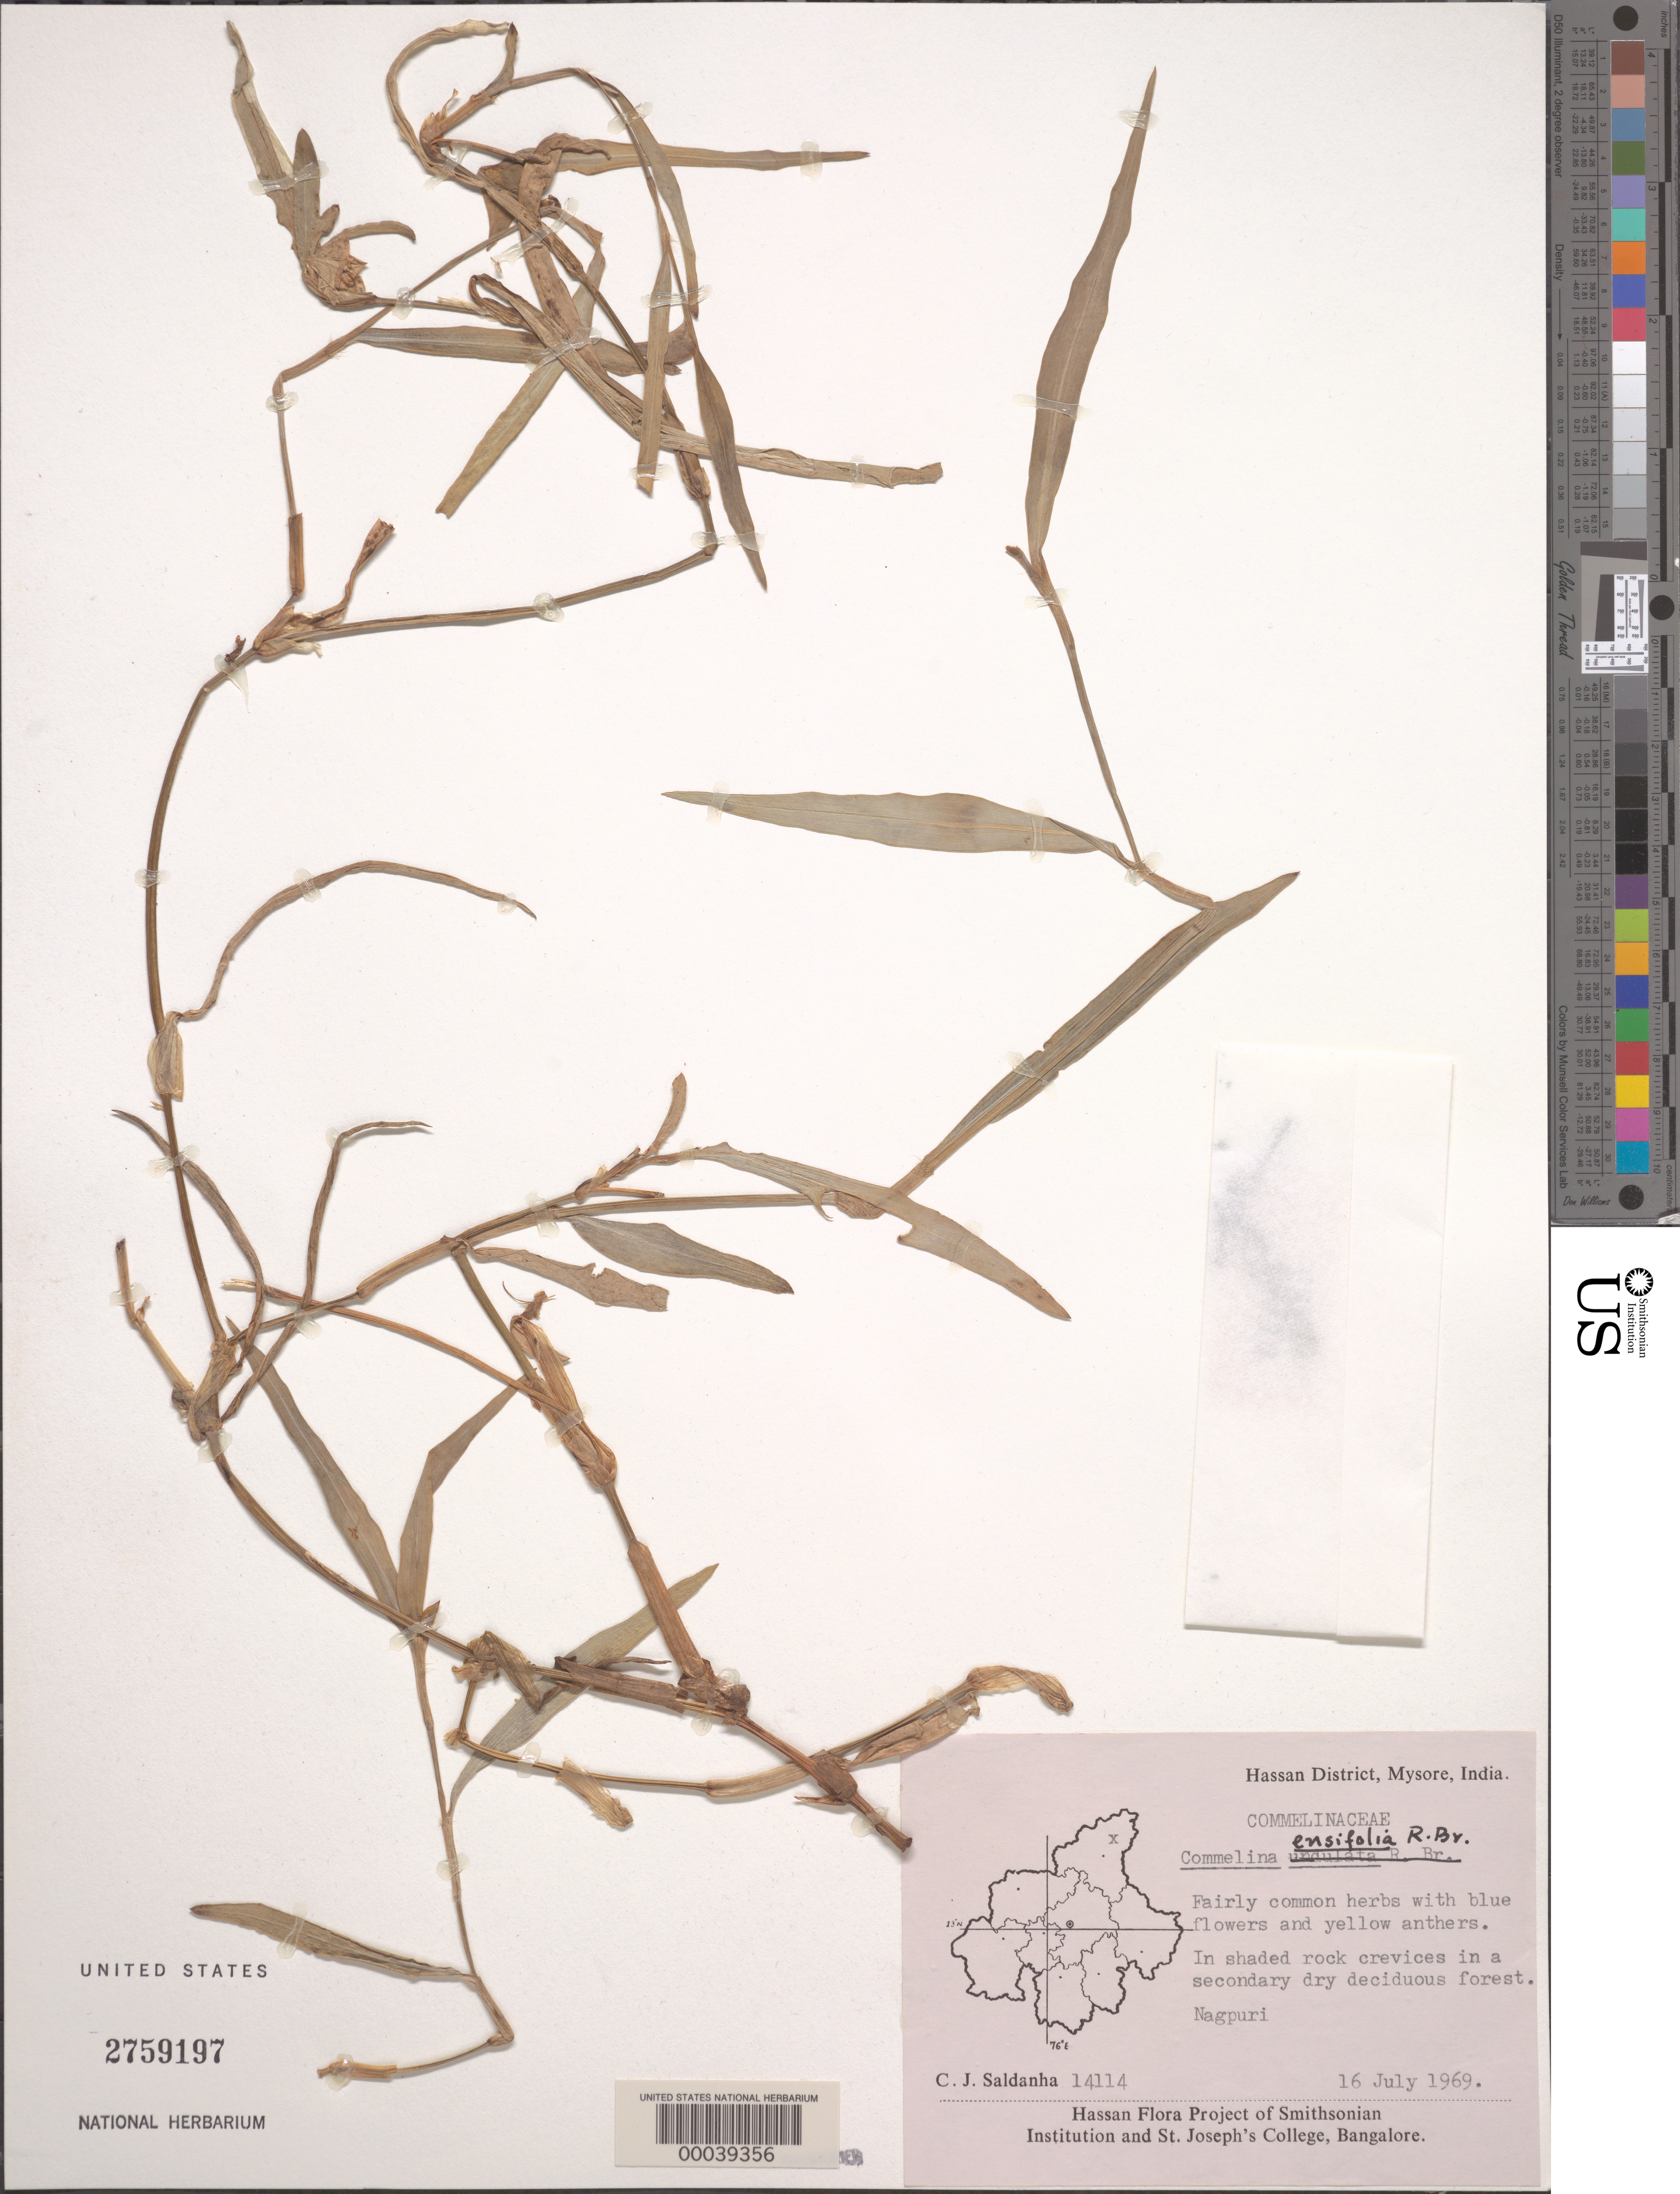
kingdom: Plantae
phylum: Tracheophyta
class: Liliopsida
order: Commelinales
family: Commelinaceae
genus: Commelina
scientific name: Commelina ensifolia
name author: R. Br.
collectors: C. J. Saldanha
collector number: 14114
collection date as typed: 16 Jul 1969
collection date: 1969-07-16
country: India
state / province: Karnataka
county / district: Hassan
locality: Nagpuri, mysore state [mysore state = karnataka.]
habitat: Shaded rock crevices in secondary deciduous forest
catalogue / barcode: US 2759197